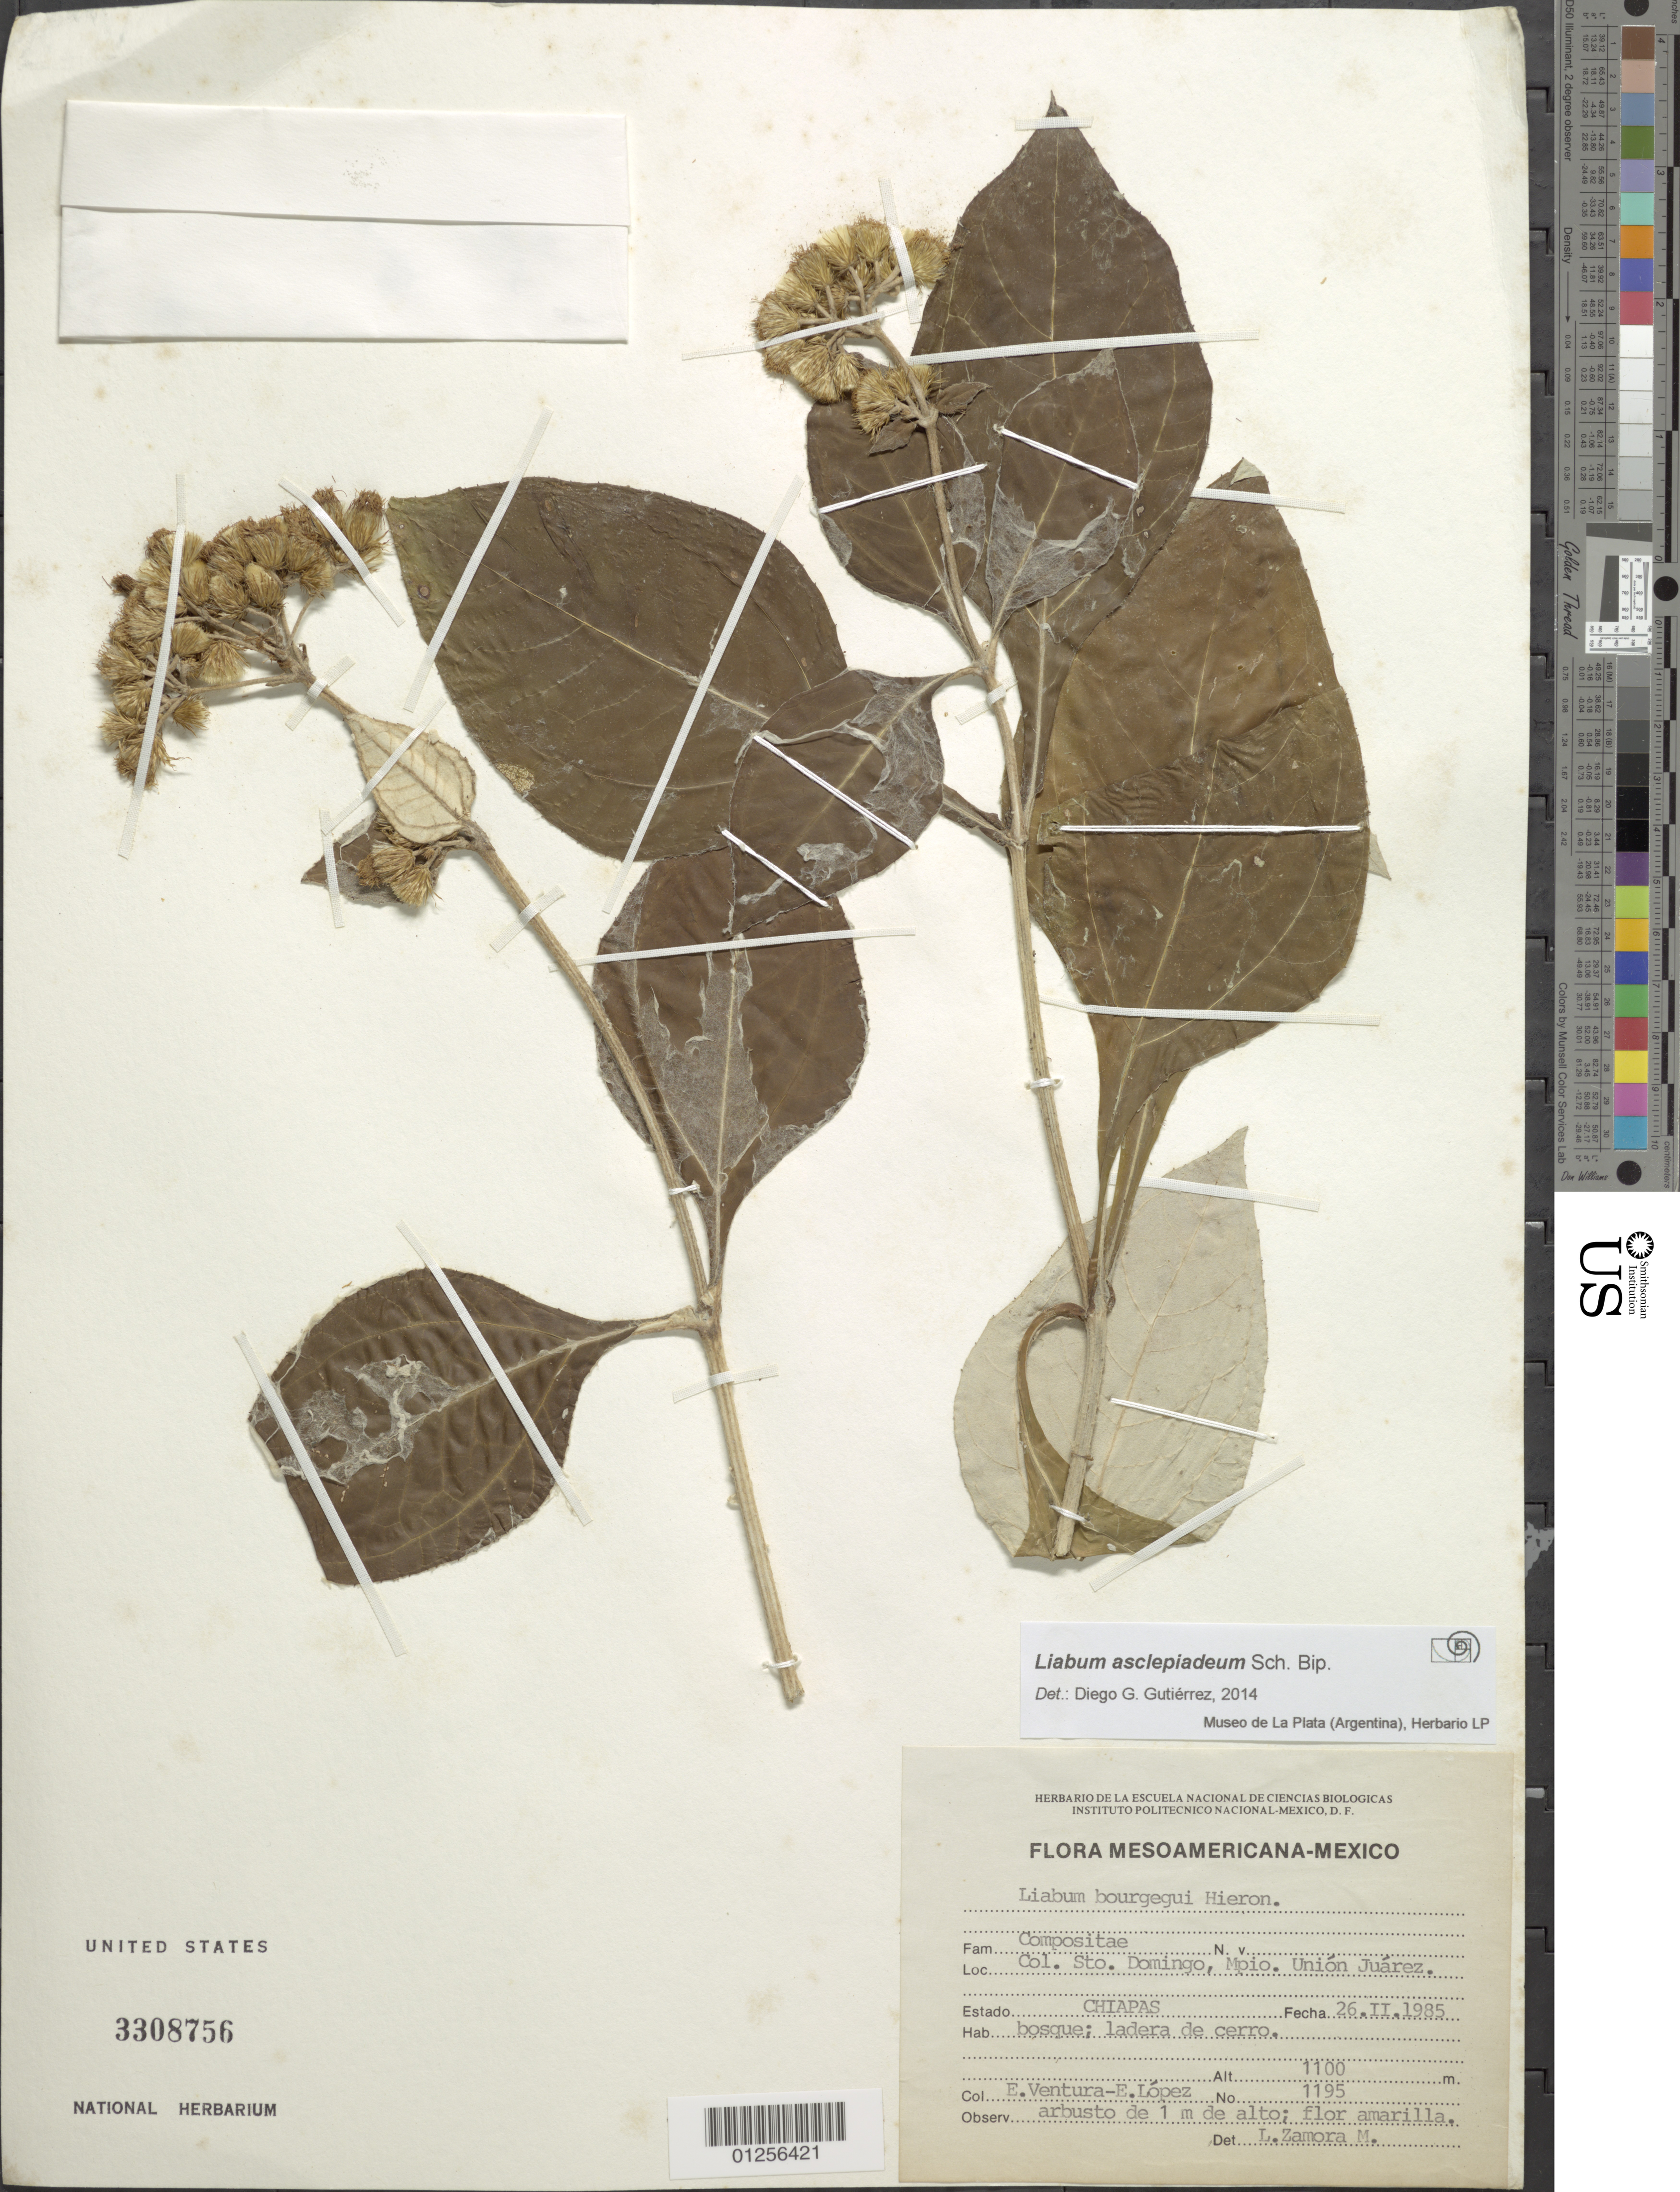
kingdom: Plantae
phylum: Tracheophyta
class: Magnoliopsida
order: Asterales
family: Asteraceae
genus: Liabum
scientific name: Liabum asclepiadeum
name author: Sch. Bip.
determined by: Gutierrez, D. G.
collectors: E. Ventura & E. Lopez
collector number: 1195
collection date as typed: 26 February 1985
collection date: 1985-02-26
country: Mexico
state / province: Chiapas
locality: Mpio. Union Juarez, Sto. Domingo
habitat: Bosque, ladera de cerro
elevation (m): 1100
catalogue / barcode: US 3308756